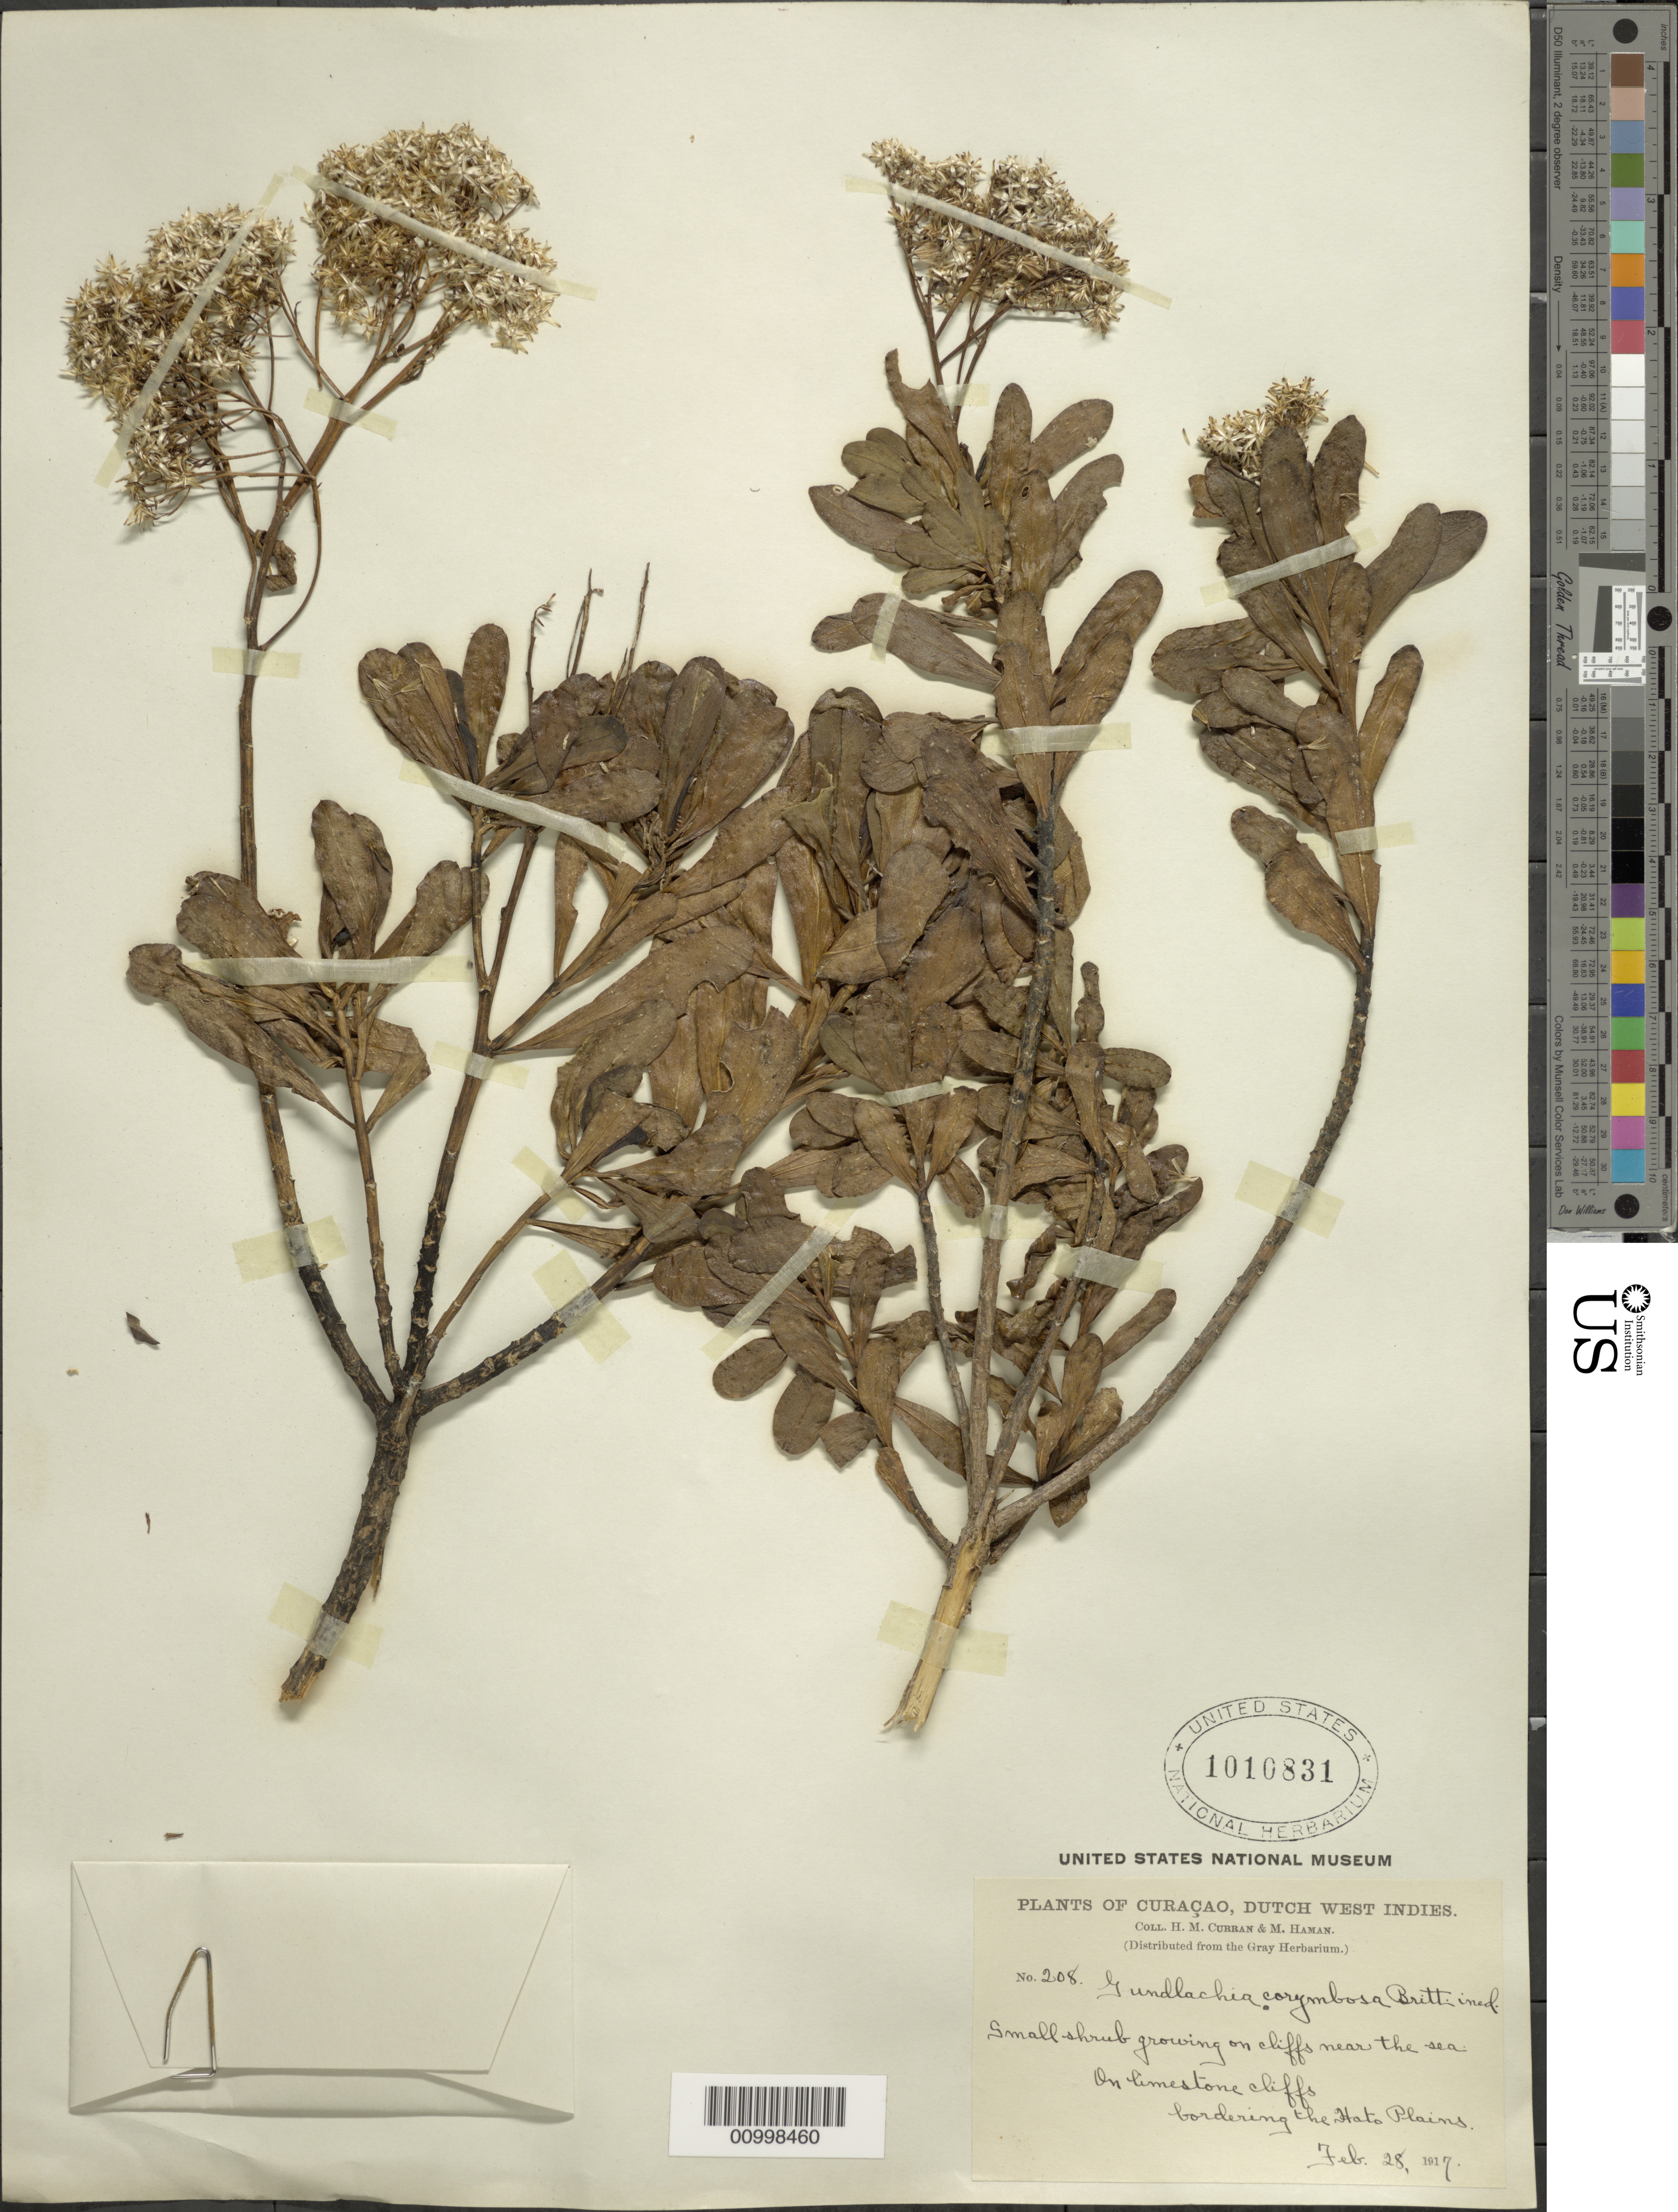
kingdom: Plantae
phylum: Tracheophyta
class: Magnoliopsida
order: Asterales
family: Asteraceae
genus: Gundlachia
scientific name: Gundlachia corymbosa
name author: (Urb.) Britton ex Bold.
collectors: H. M. Curran & M. Haman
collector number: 208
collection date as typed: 28 Feb 1917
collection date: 1917-02-28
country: Curaçao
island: Curaçao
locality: On limestone cliffs bordering the Hato Plains near the sea.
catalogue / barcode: US 1010831